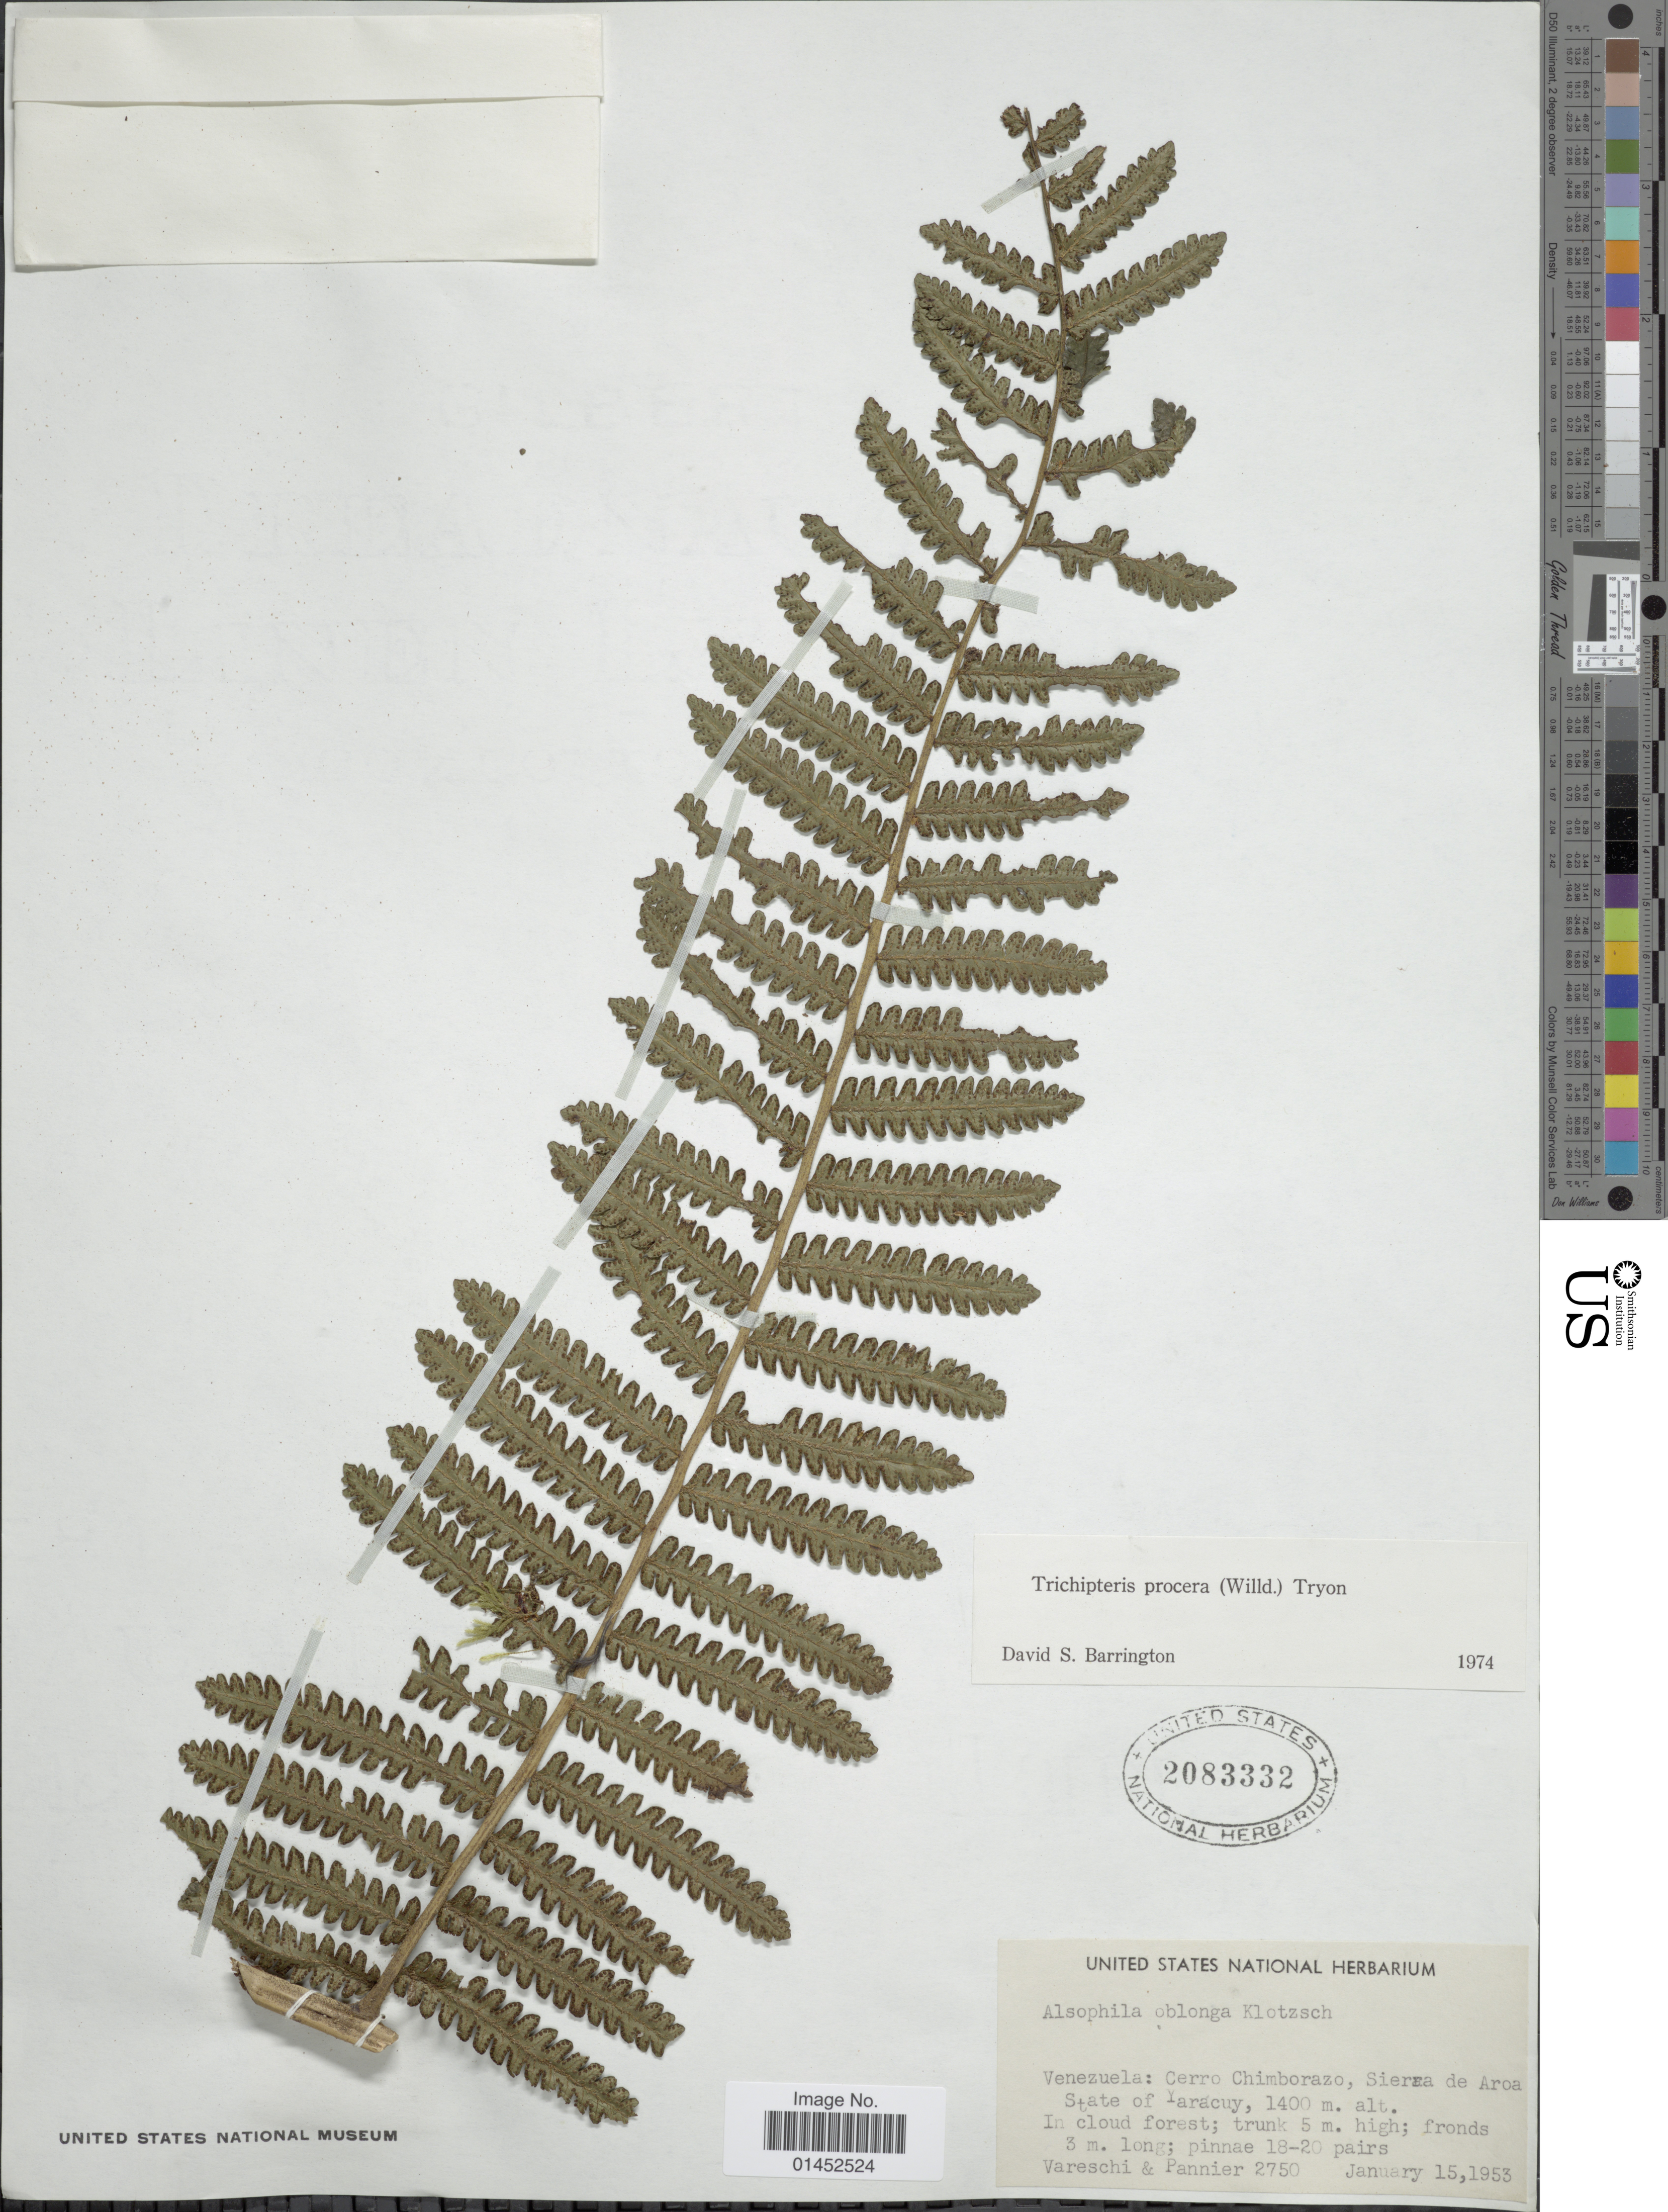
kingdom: Plantae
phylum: Tracheophyta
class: Polypodiopsida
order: Cyatheales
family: Cyatheaceae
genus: Cyathea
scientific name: Cyathea pungens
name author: (Willd.) Domin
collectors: -. Vareschi & F. Pannier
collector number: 2750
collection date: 1953-01-15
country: Venezuela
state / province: Yaracuy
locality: Cerro Chimborazo,Sierra de Aroa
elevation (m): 1400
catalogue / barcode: US 2083332